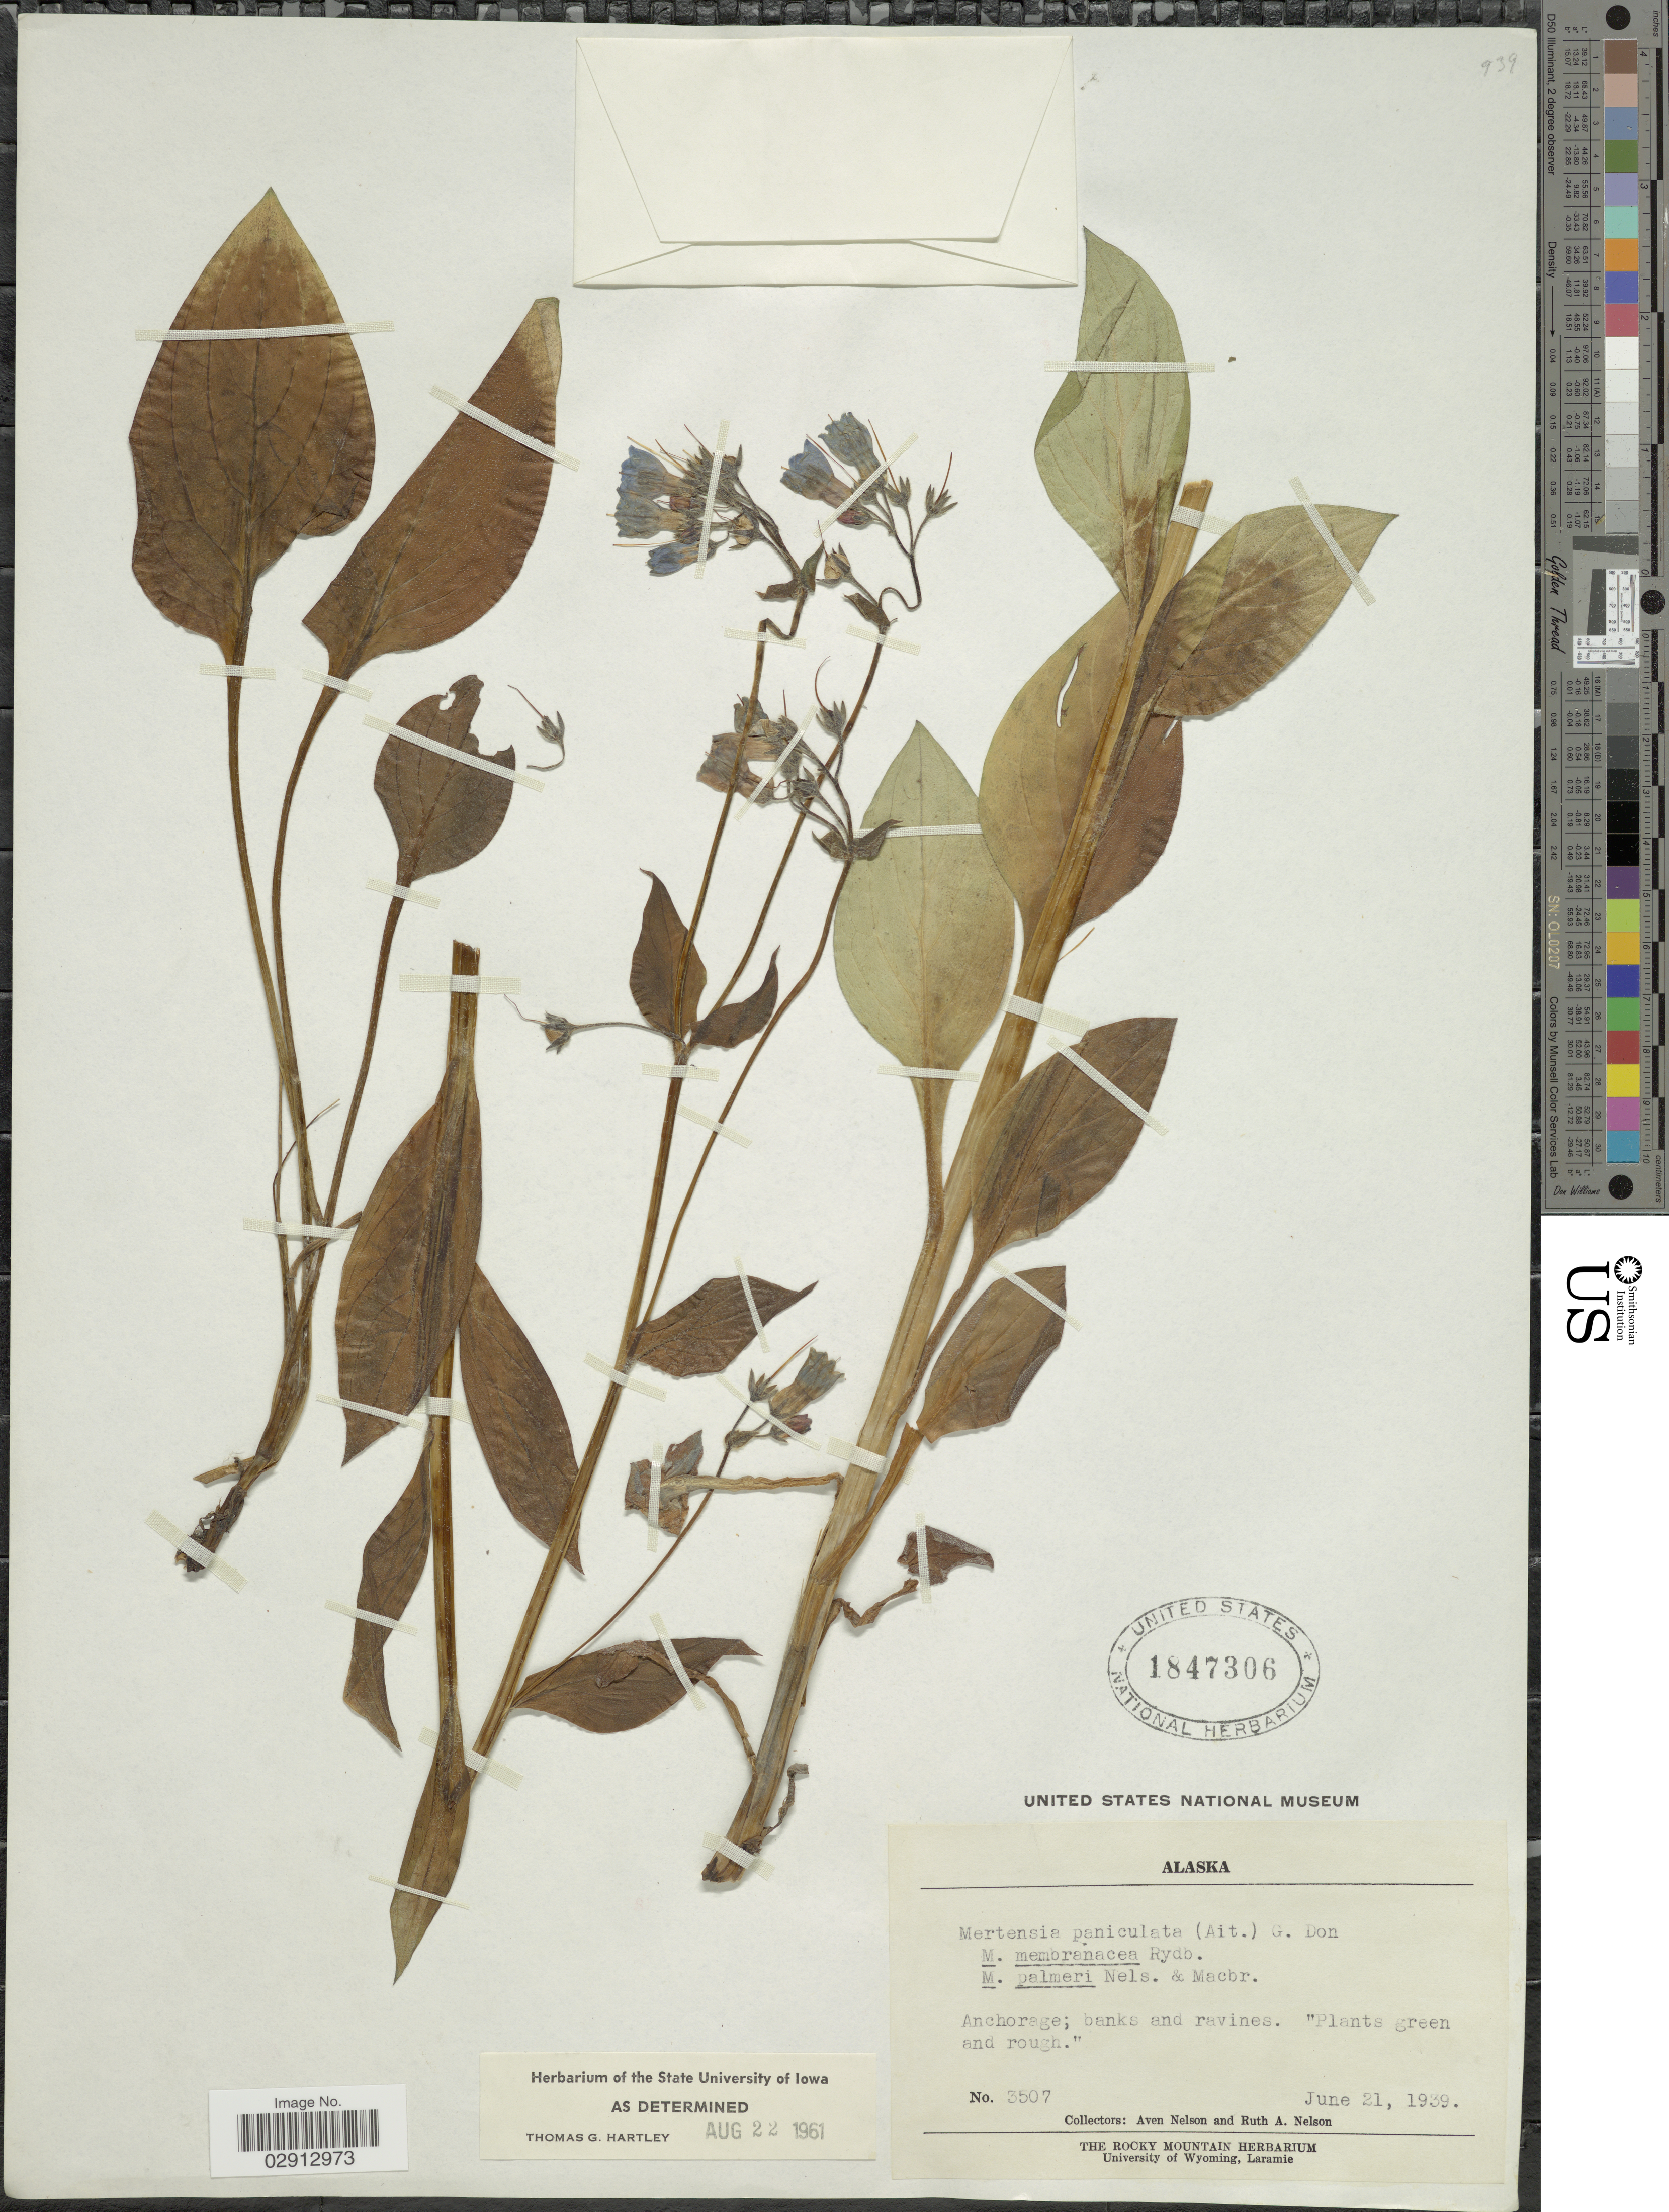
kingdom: Plantae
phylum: Tracheophyta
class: Magnoliopsida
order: Boraginales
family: Boraginaceae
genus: Mertensia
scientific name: Mertensia paniculata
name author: (Aiton) G. Don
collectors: A. Nelson & R. A. Nelson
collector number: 3507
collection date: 1939-06-21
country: United States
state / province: Alaska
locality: Anchorage.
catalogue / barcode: US 1847306